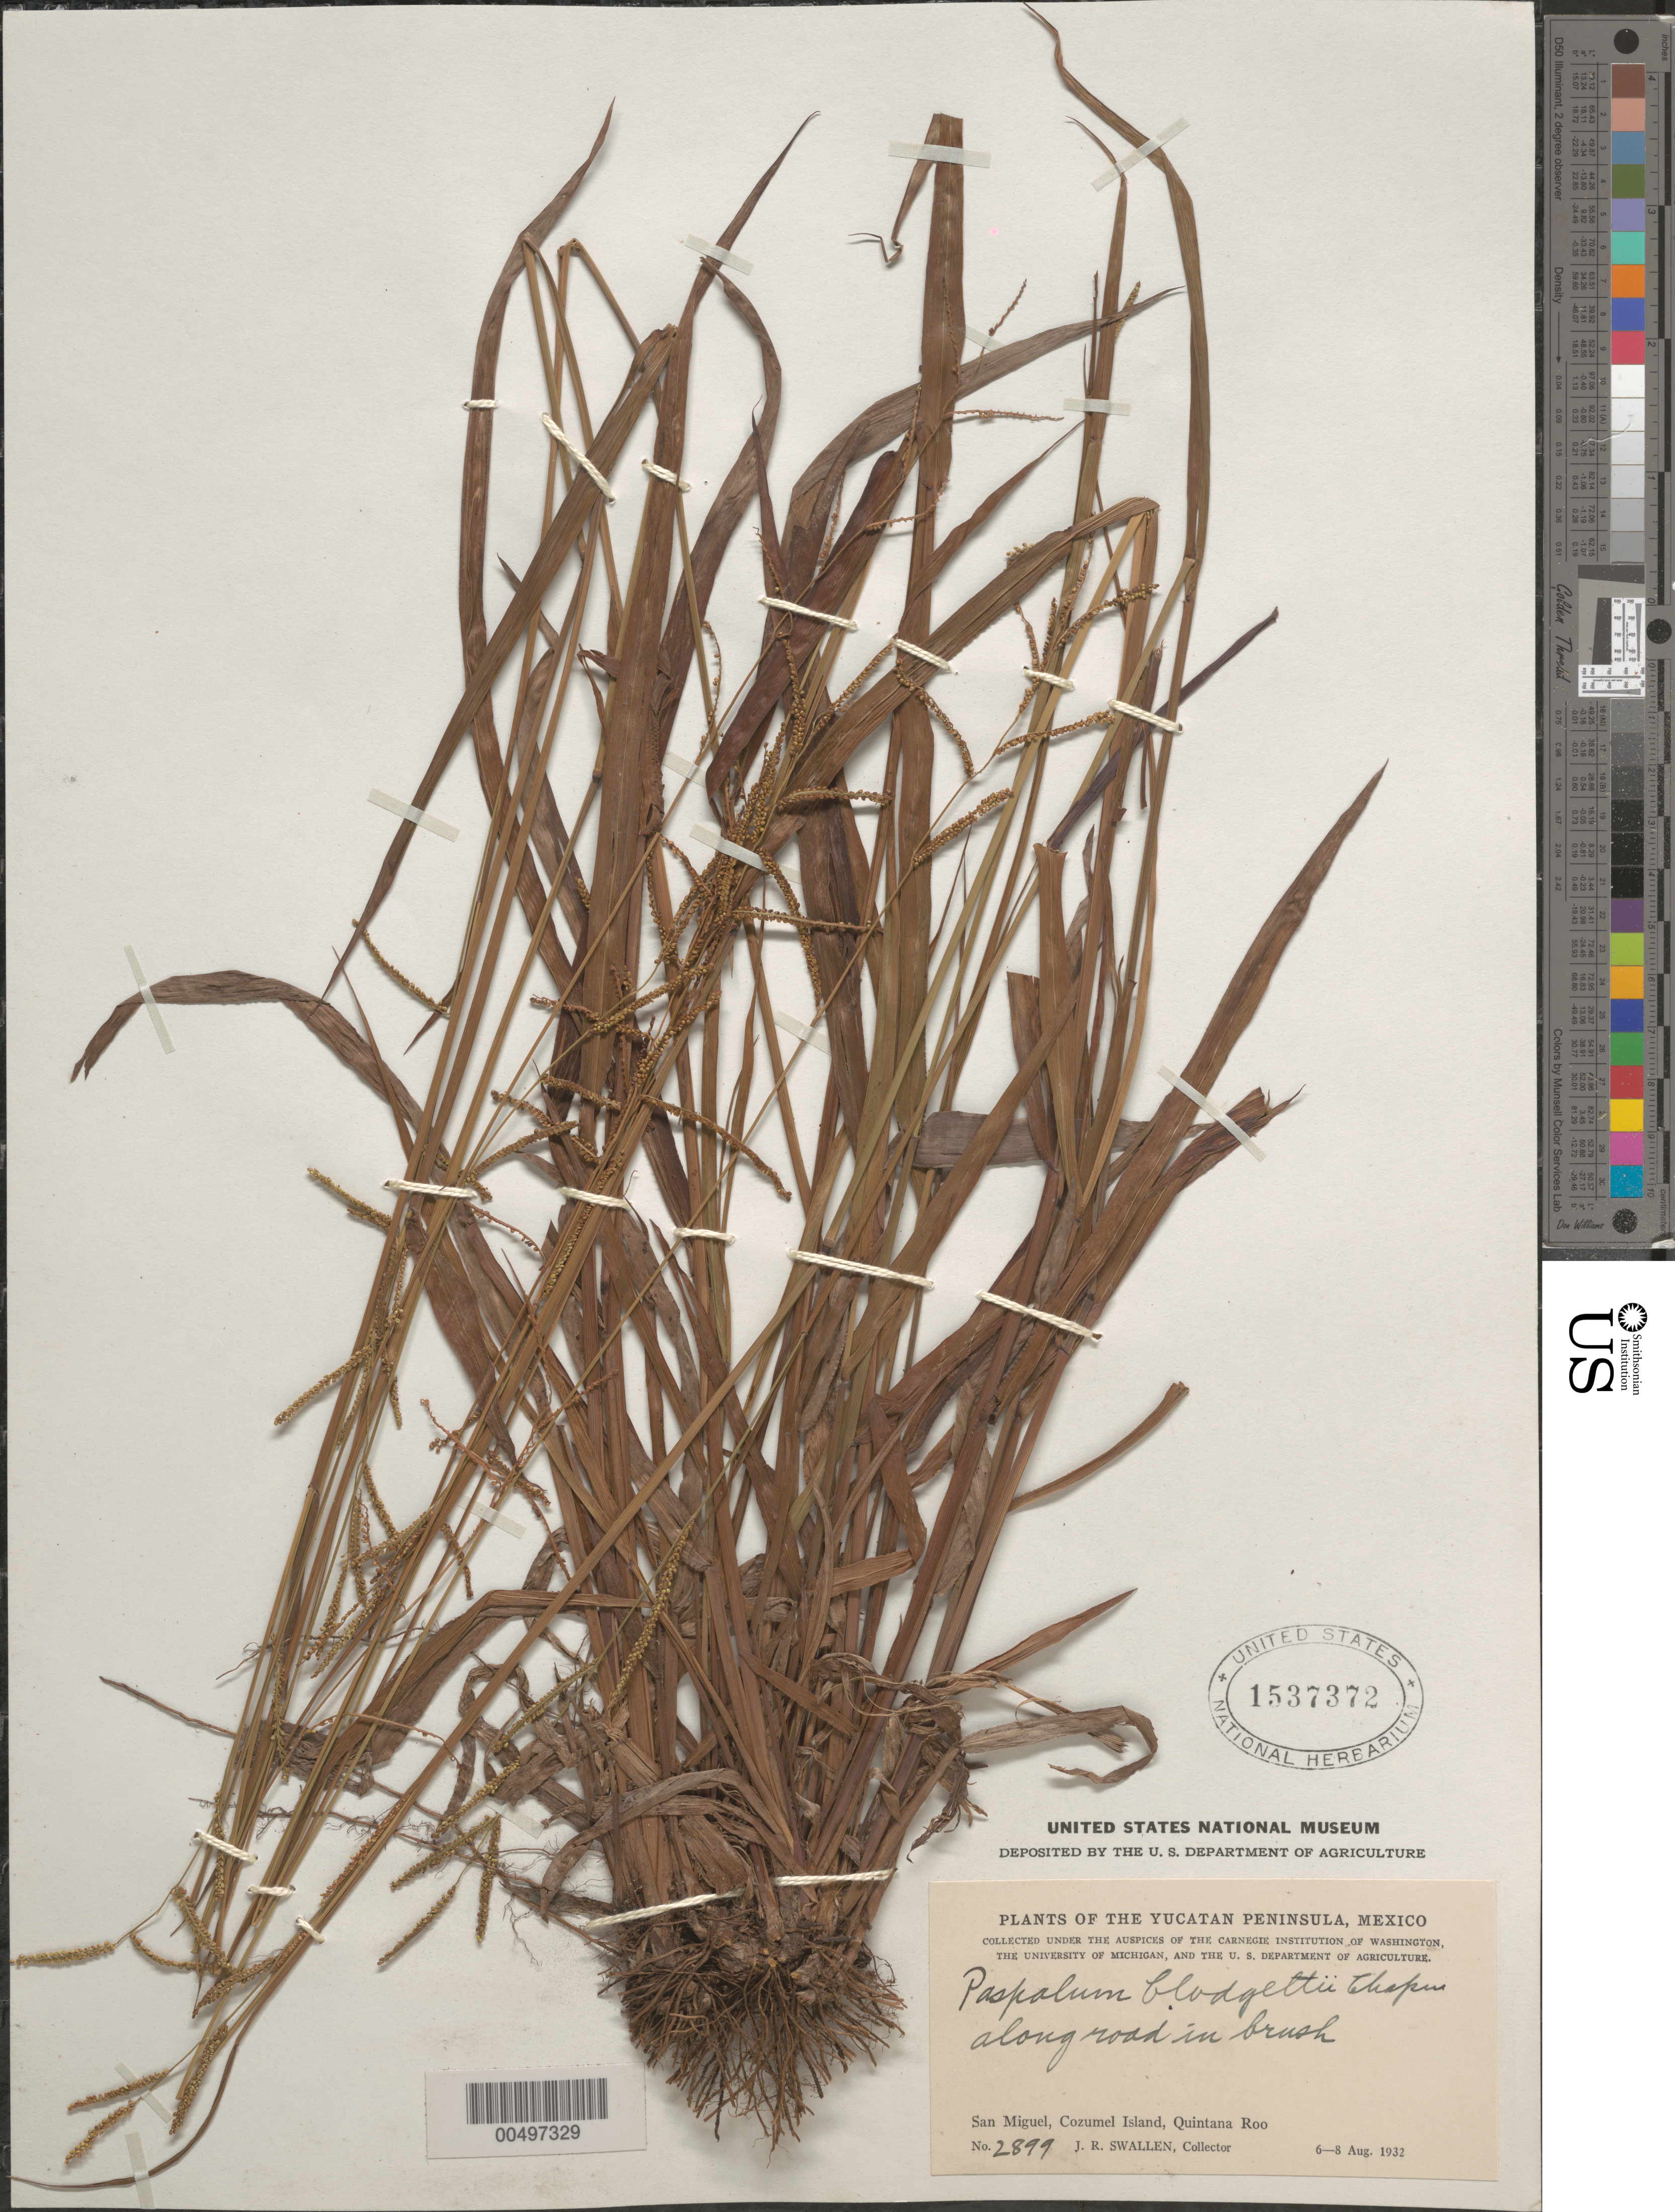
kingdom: Plantae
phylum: Tracheophyta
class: Liliopsida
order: Poales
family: Poaceae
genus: Paspalum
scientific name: Paspalum blodgettii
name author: Chapm.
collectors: J. R. Swallen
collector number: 2899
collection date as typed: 6 Aug 1932 to 8 Aug 1932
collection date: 1932-08-06/1932-08-08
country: Mexico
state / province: Quintana Roo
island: Cozumel Island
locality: Yucatan Peninsula, San Miguel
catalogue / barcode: US 1537372